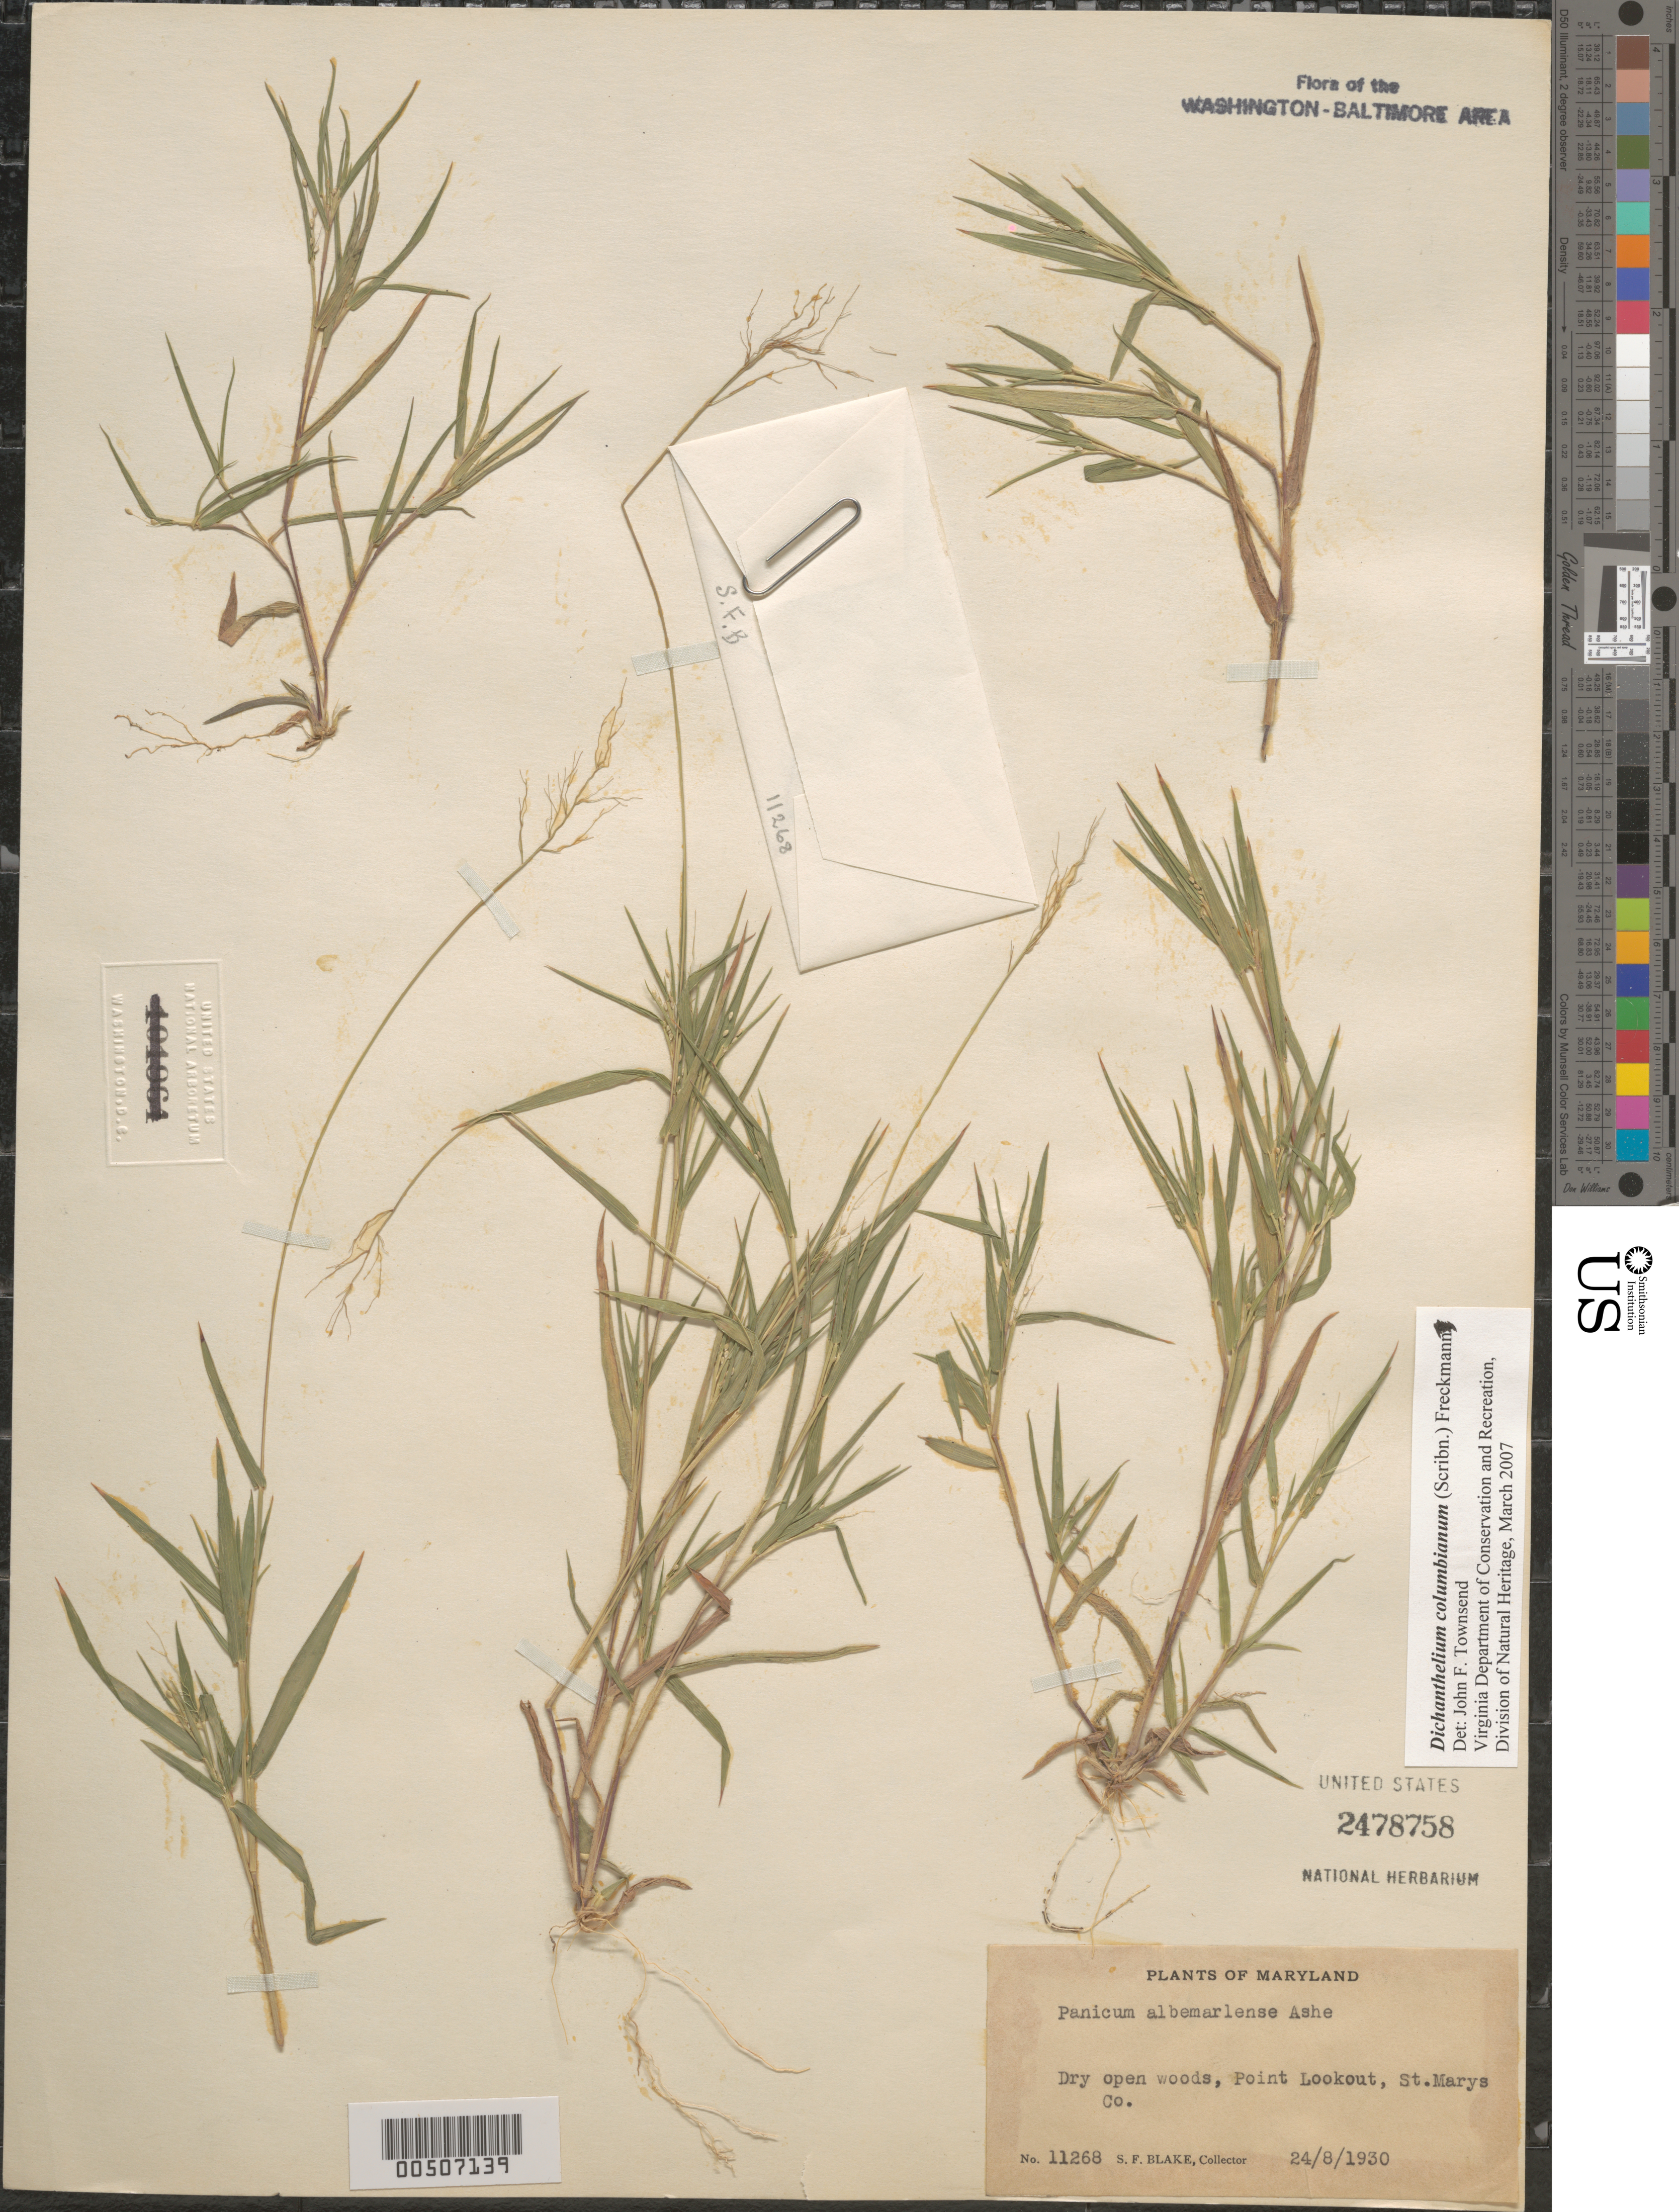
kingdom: Plantae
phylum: Tracheophyta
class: Liliopsida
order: Poales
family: Poaceae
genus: Dichanthelium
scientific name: Dichanthelium columbianum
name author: (Scribn.) Freckmann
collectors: S. Blake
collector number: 11268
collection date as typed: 24 Aug 1930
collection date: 1930-08-24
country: United States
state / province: Maryland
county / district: St. Mary's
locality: Point Lookout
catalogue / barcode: US 2478758